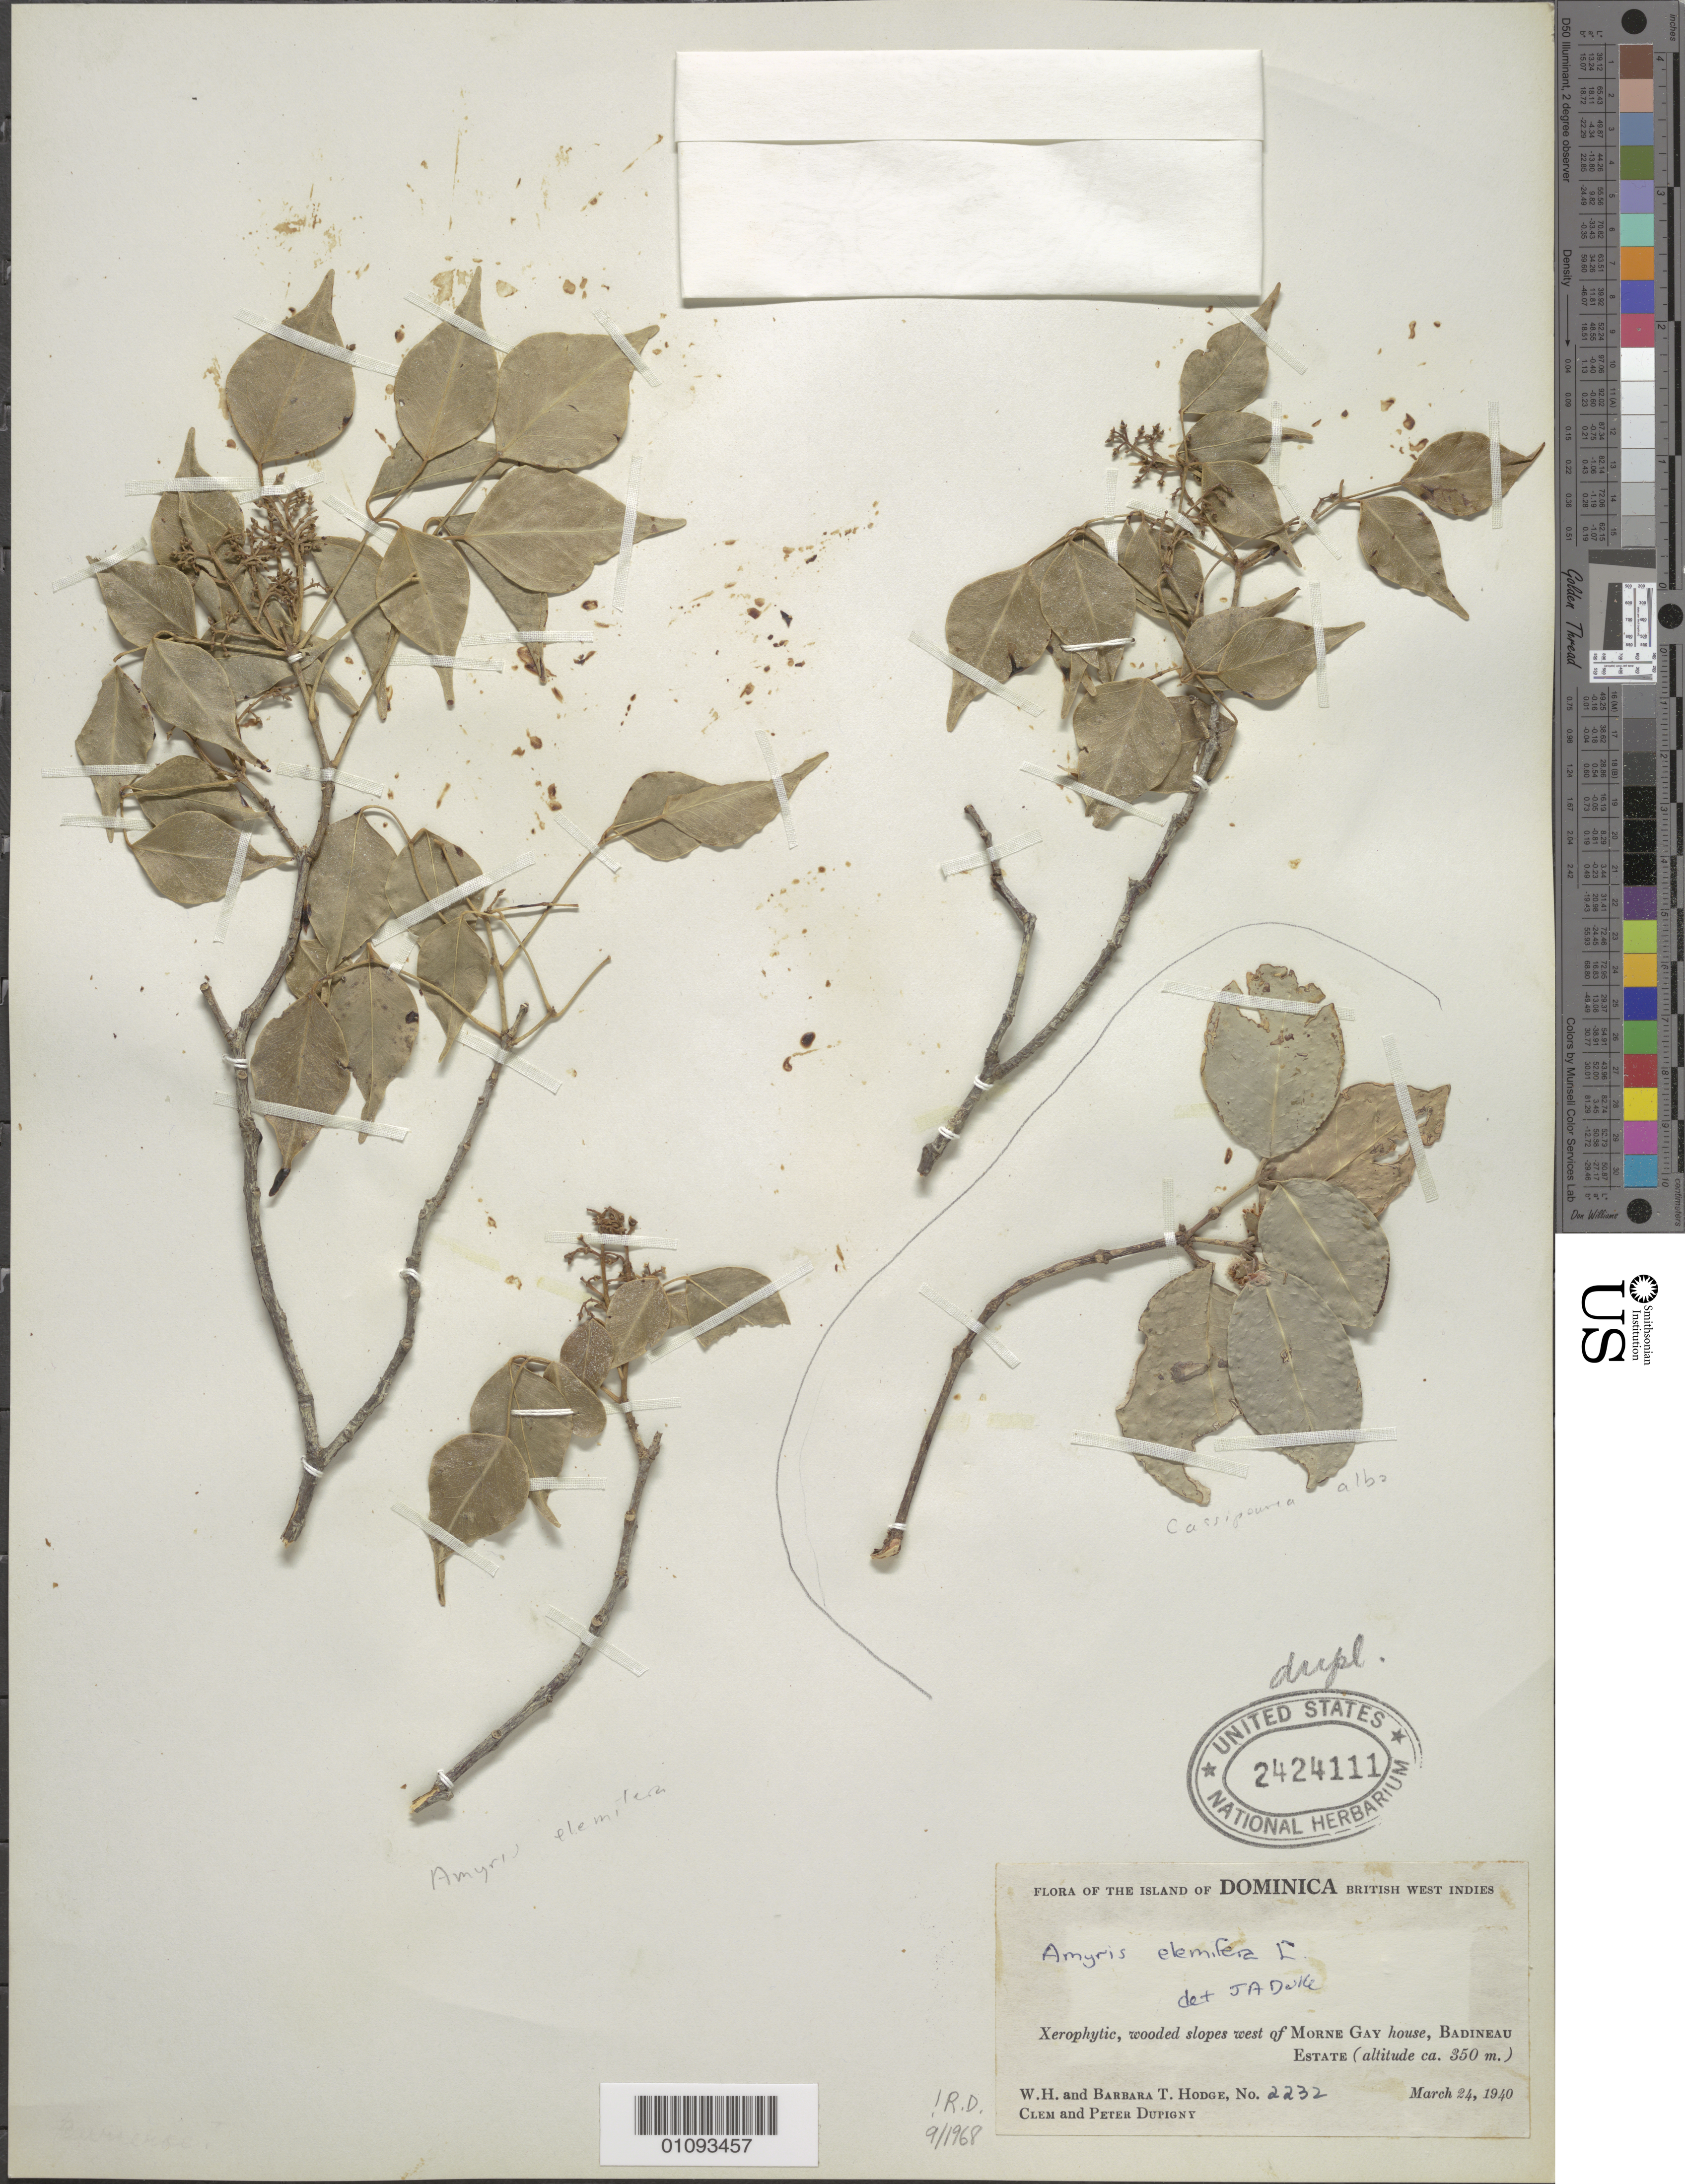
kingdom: Plantae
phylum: Tracheophyta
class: Magnoliopsida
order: Sapindales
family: Rutaceae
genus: Amyris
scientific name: Amyris elemifera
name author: L.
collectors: W. Hodge, B. Hodge, C. Dupigny & P. Dupigny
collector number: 2232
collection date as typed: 24 Mar 1940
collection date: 1940-03-24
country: Dominica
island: Dominica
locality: wooden slopes W of Morne Gay house, Badineau Estate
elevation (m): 350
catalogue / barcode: US 2424111